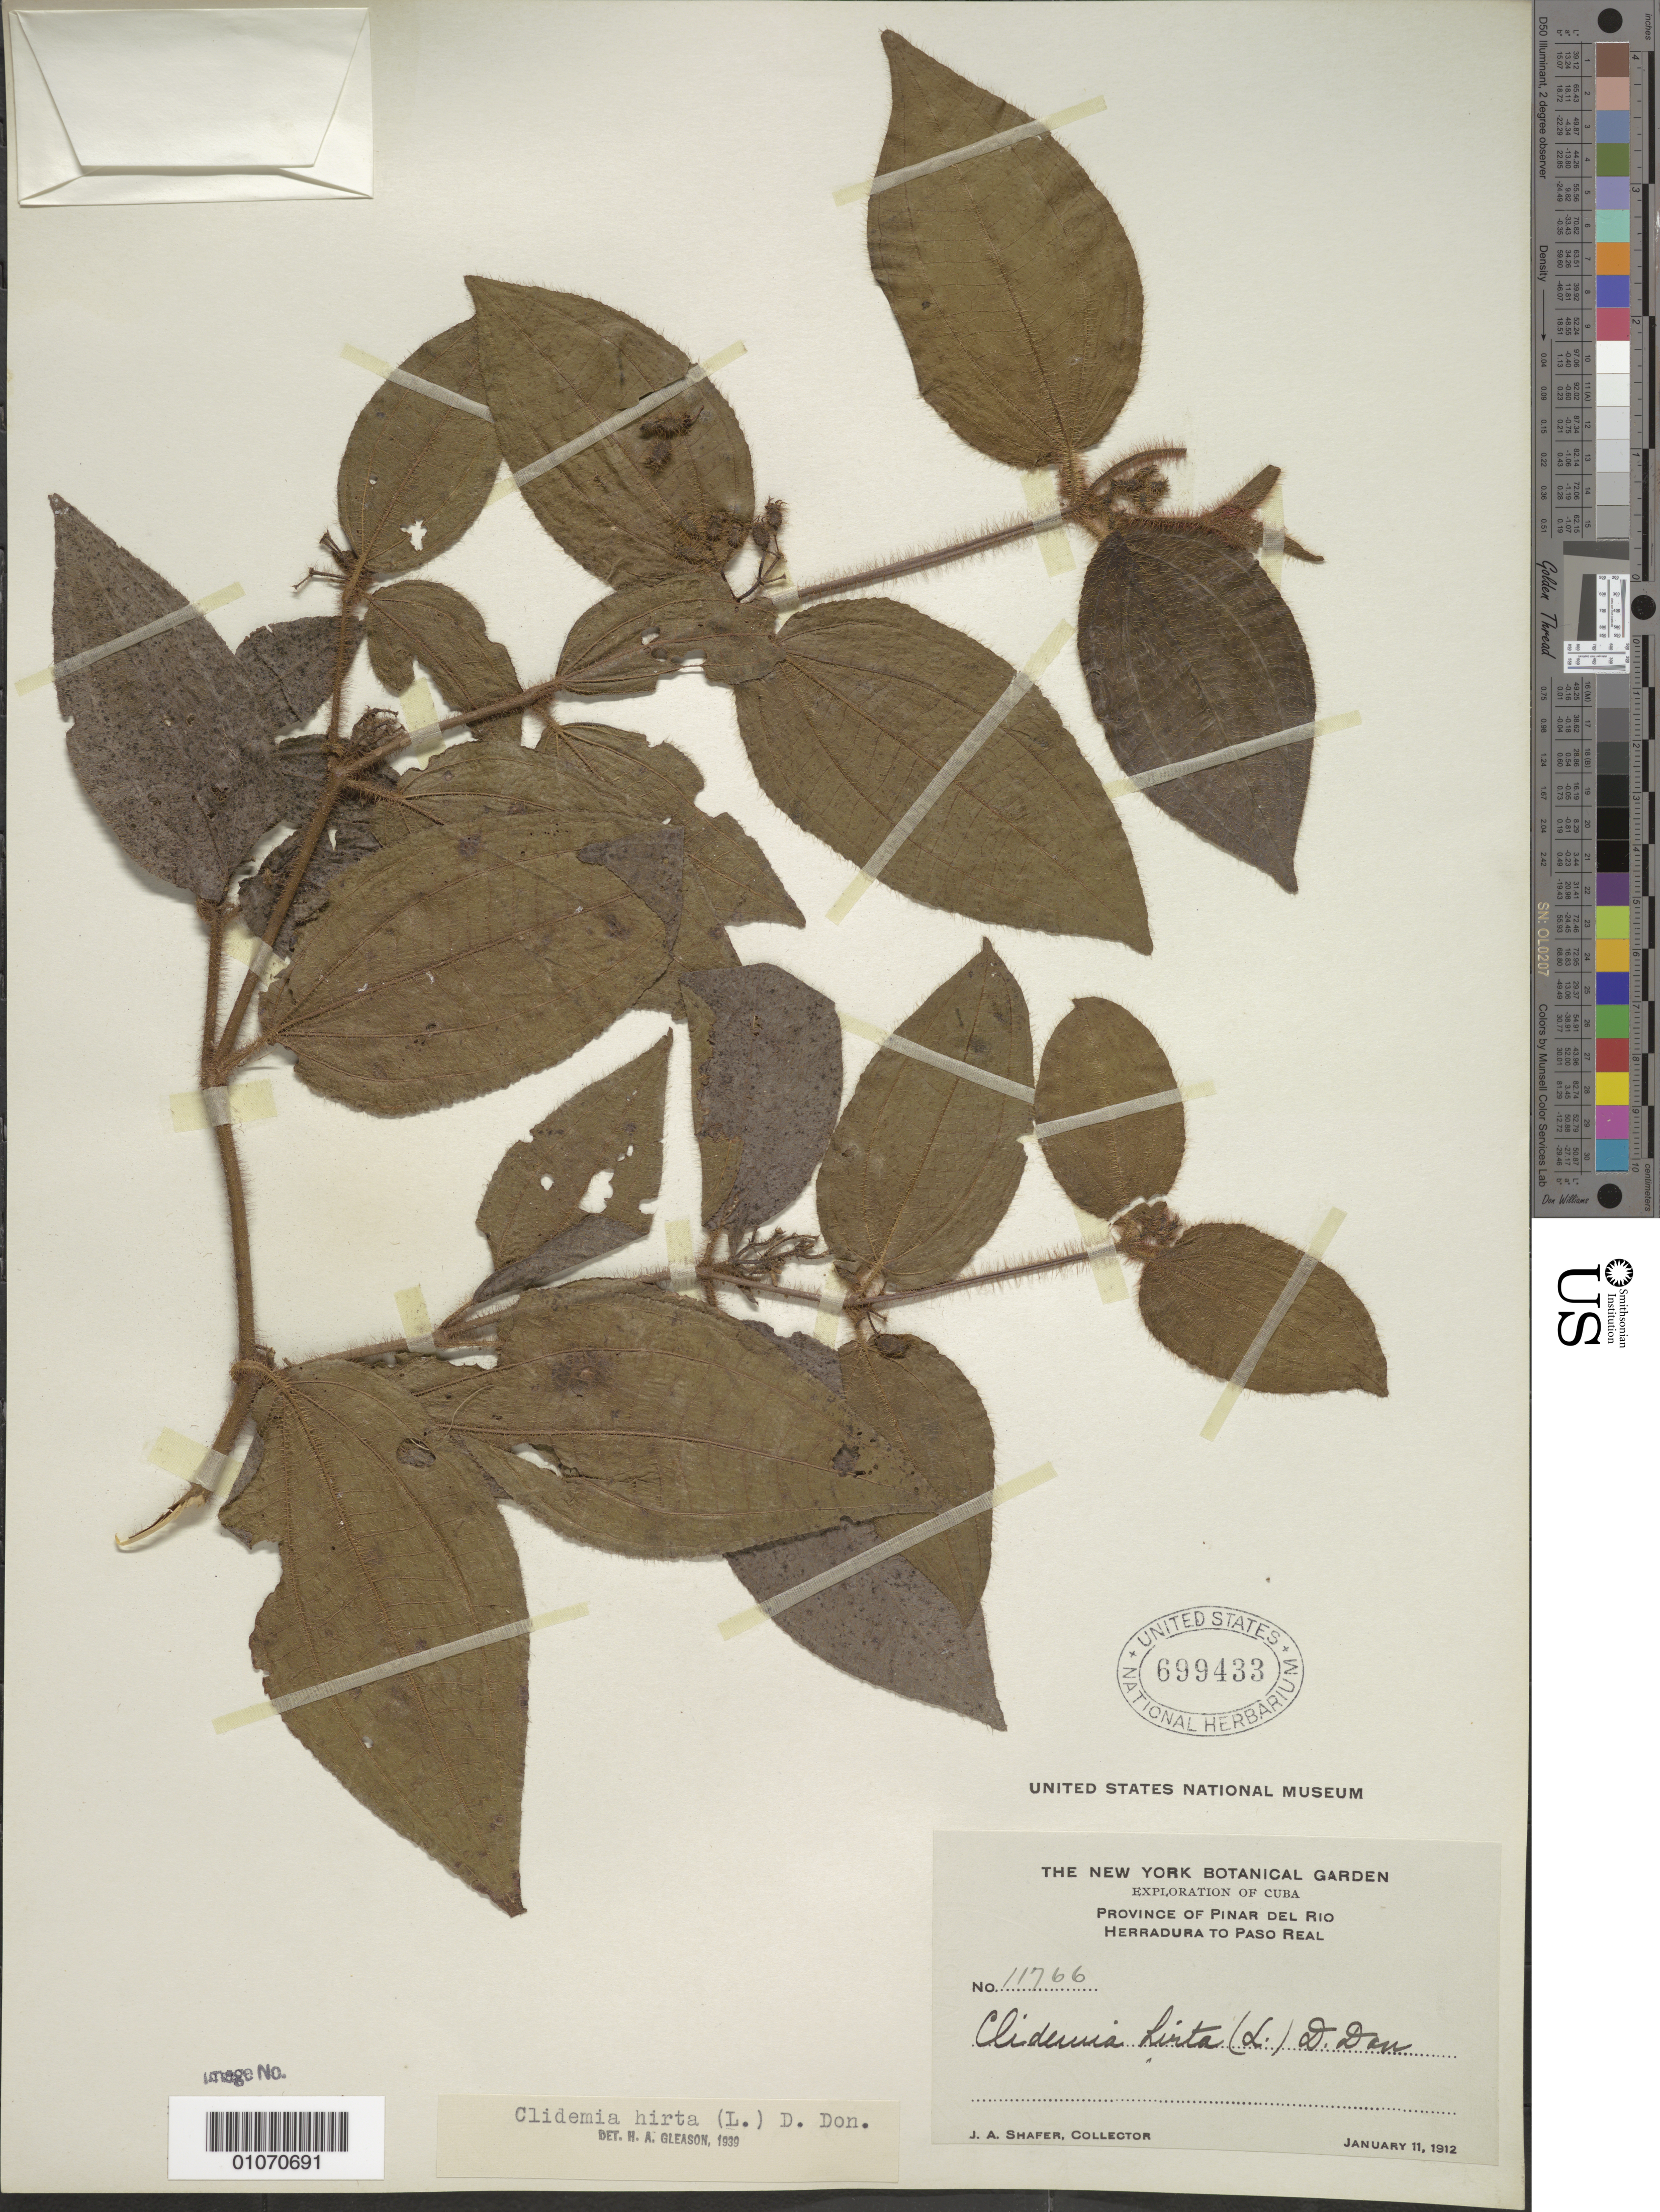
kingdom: Plantae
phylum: Tracheophyta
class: Magnoliopsida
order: Myrtales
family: Melastomataceae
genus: Clidemia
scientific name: Clidemia hirta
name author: (L.) D. Don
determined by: Gleason, H. A.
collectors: J. A. Shafer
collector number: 11766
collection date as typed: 11 Jan 1912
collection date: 1912-01-11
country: Cuba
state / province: Pinar del Río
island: Cuba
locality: Herradura to Paso Real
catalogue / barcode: US 699433